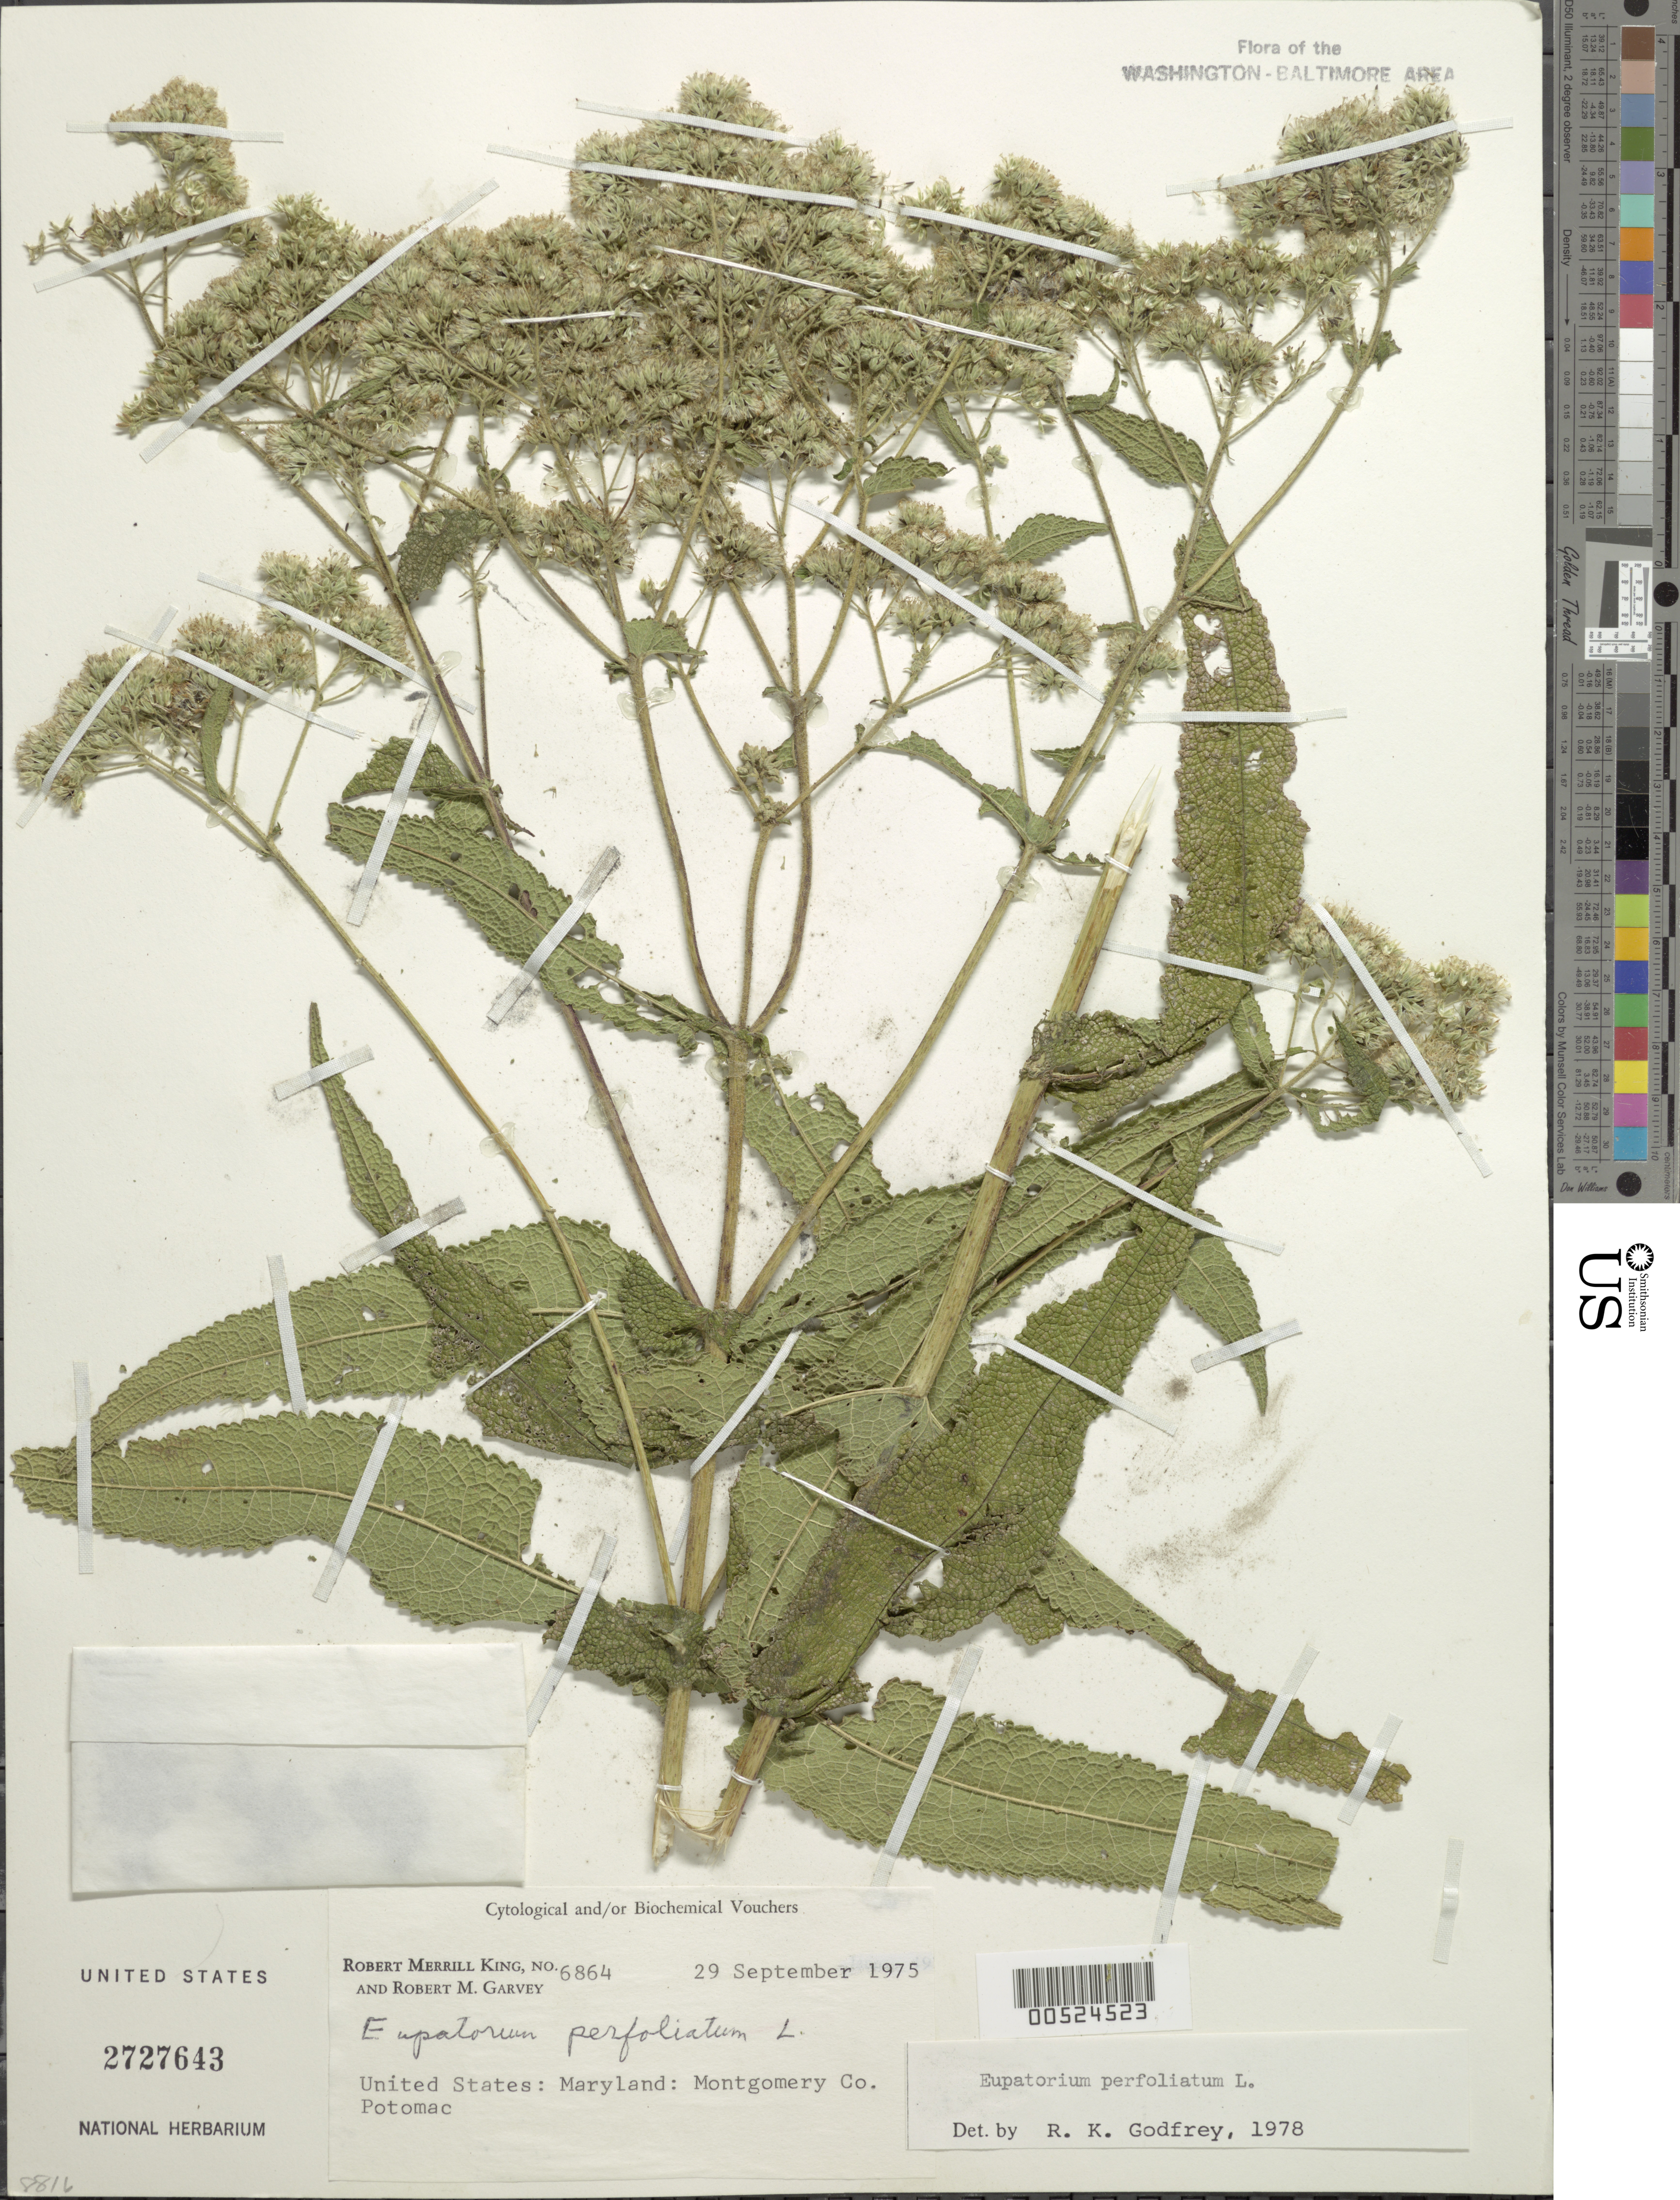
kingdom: Plantae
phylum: Tracheophyta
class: Magnoliopsida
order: Asterales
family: Asteraceae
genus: Eupatorium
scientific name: Eupatorium perfoliatum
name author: L.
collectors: R. M. King & R. Garvey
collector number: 6864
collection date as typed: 29 Sep 1975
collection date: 1975-09-29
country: United States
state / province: Maryland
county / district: Montgomery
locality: Potomac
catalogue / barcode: US 2727643